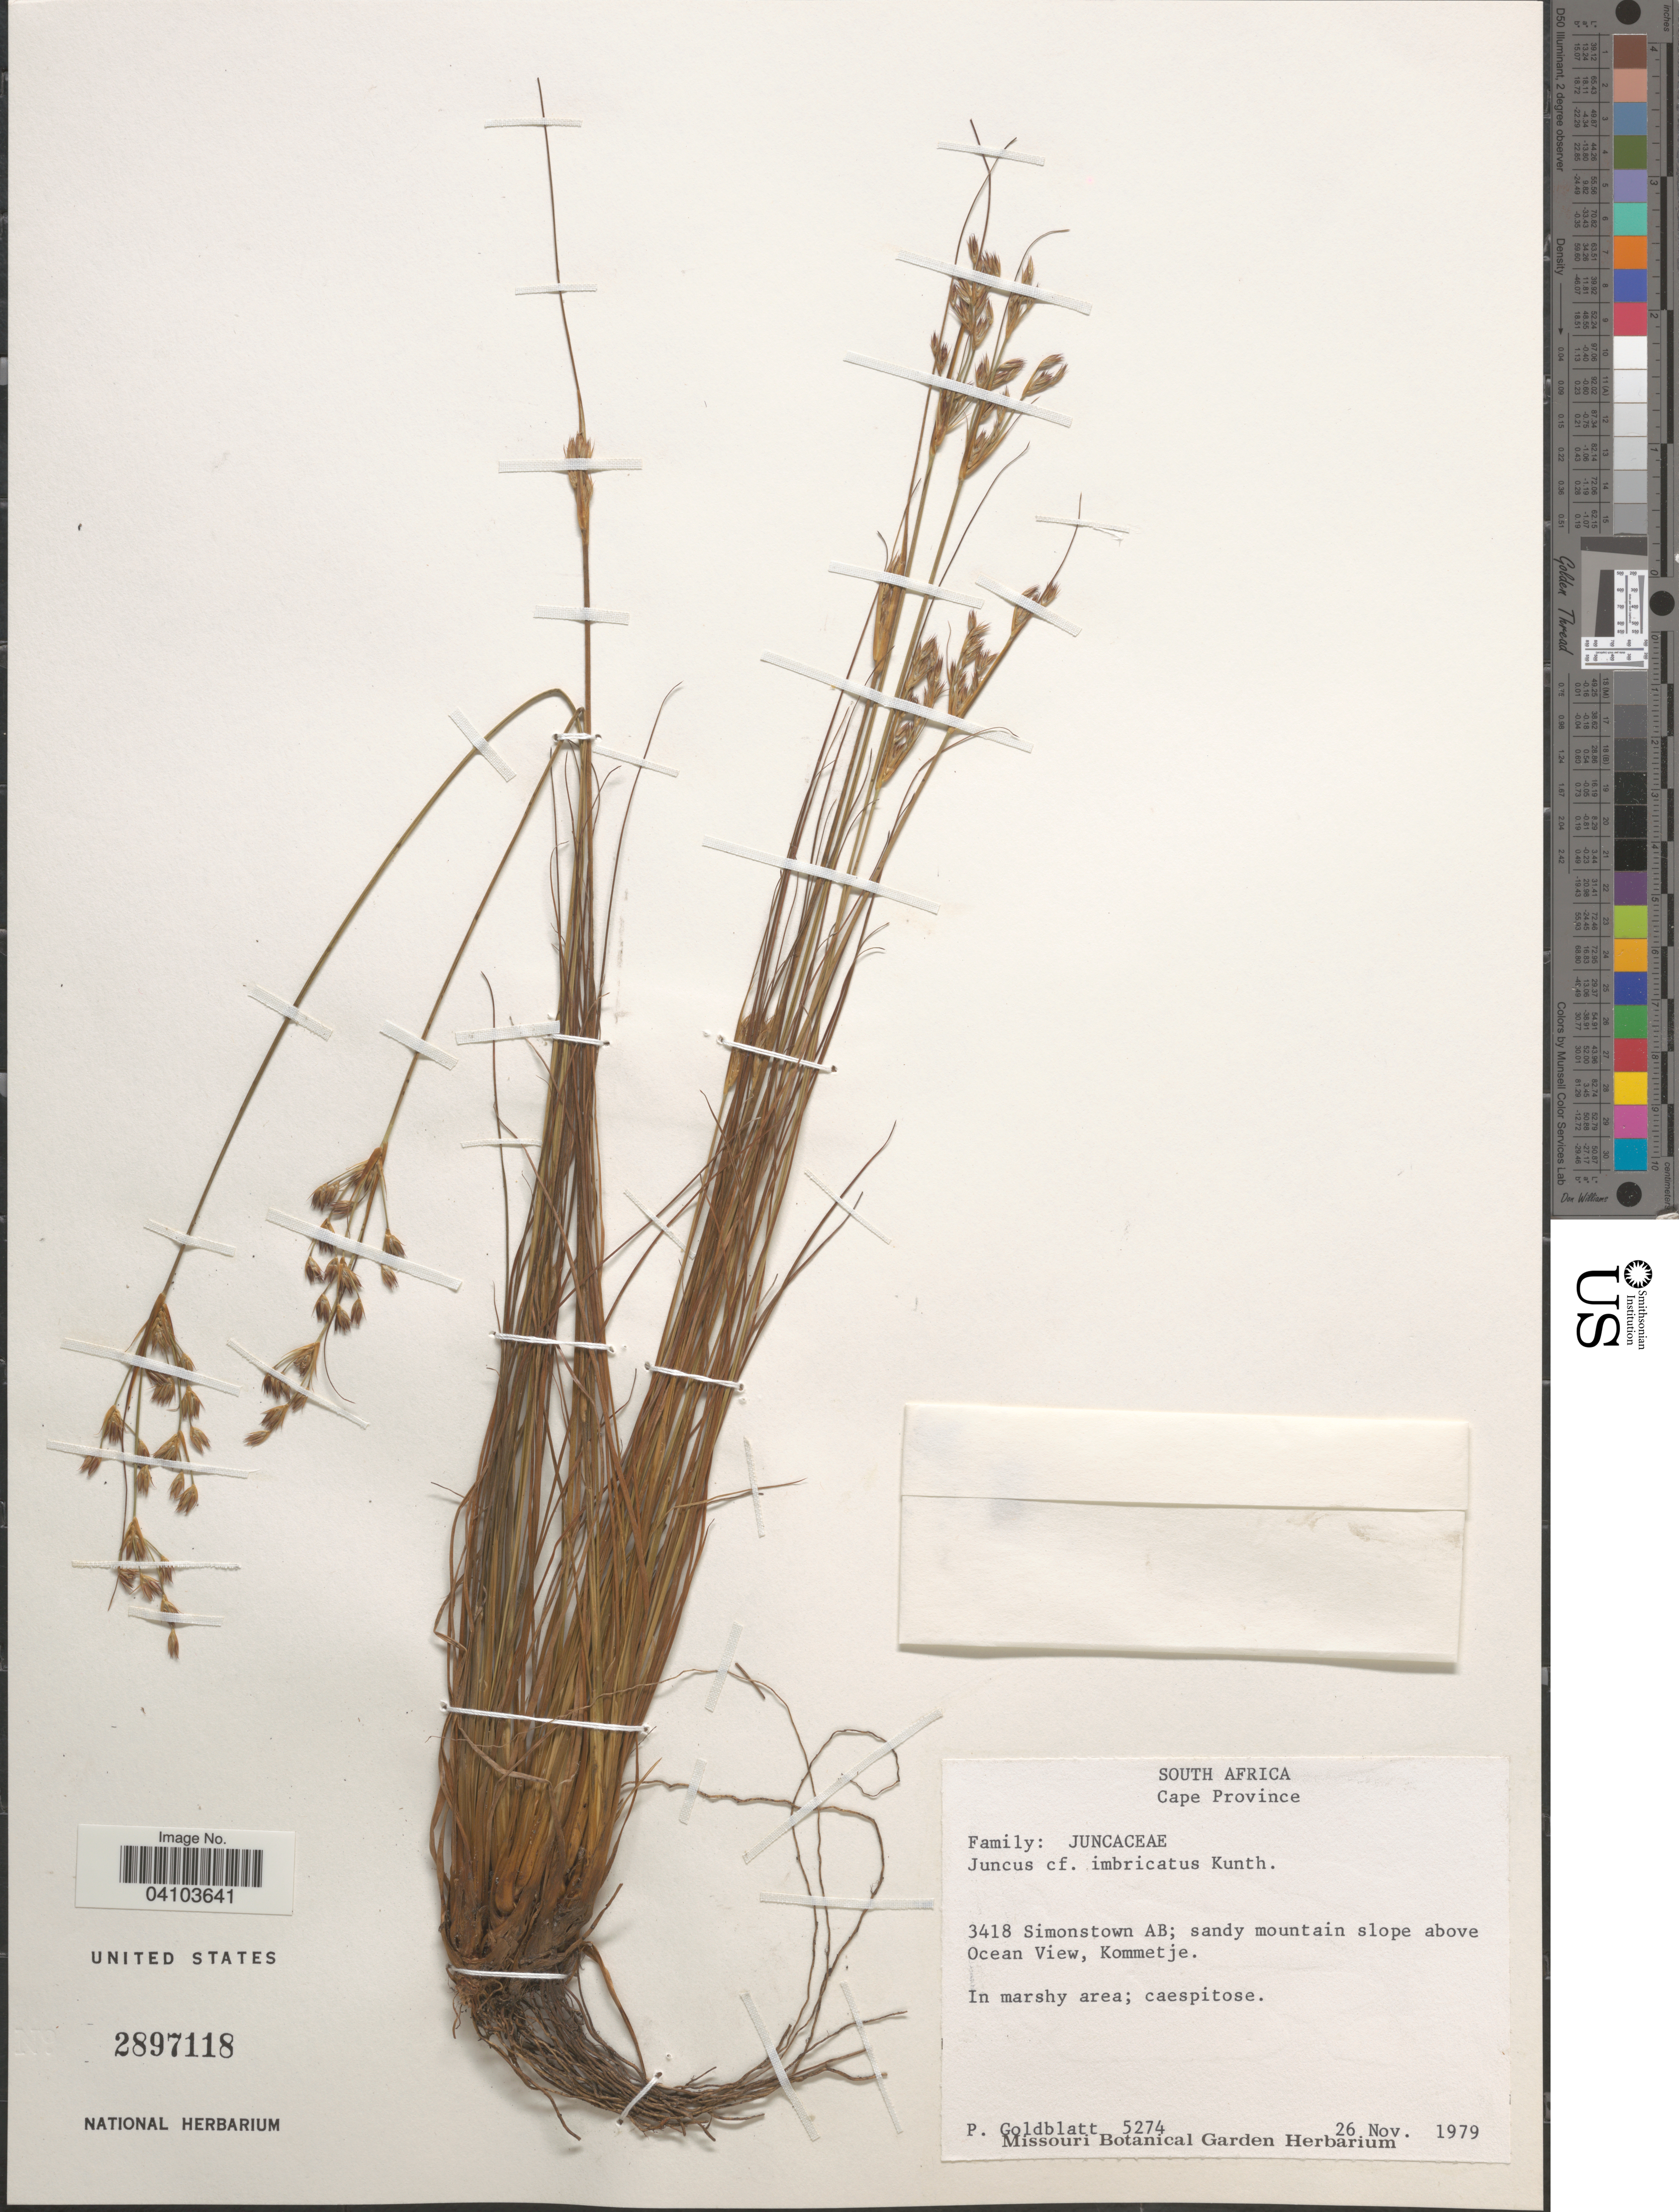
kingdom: Plantae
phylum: Tracheophyta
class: Liliopsida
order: Poales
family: Juncaceae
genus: Juncus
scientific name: Juncus imbricatus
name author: Laharpe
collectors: P. Goldblatt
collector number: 5274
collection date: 1979-11-26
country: South Africa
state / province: Western Cape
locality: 3418 Simonstown AB; sandy mountain slope above Ocean View, Kommetje.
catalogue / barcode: US 2897118